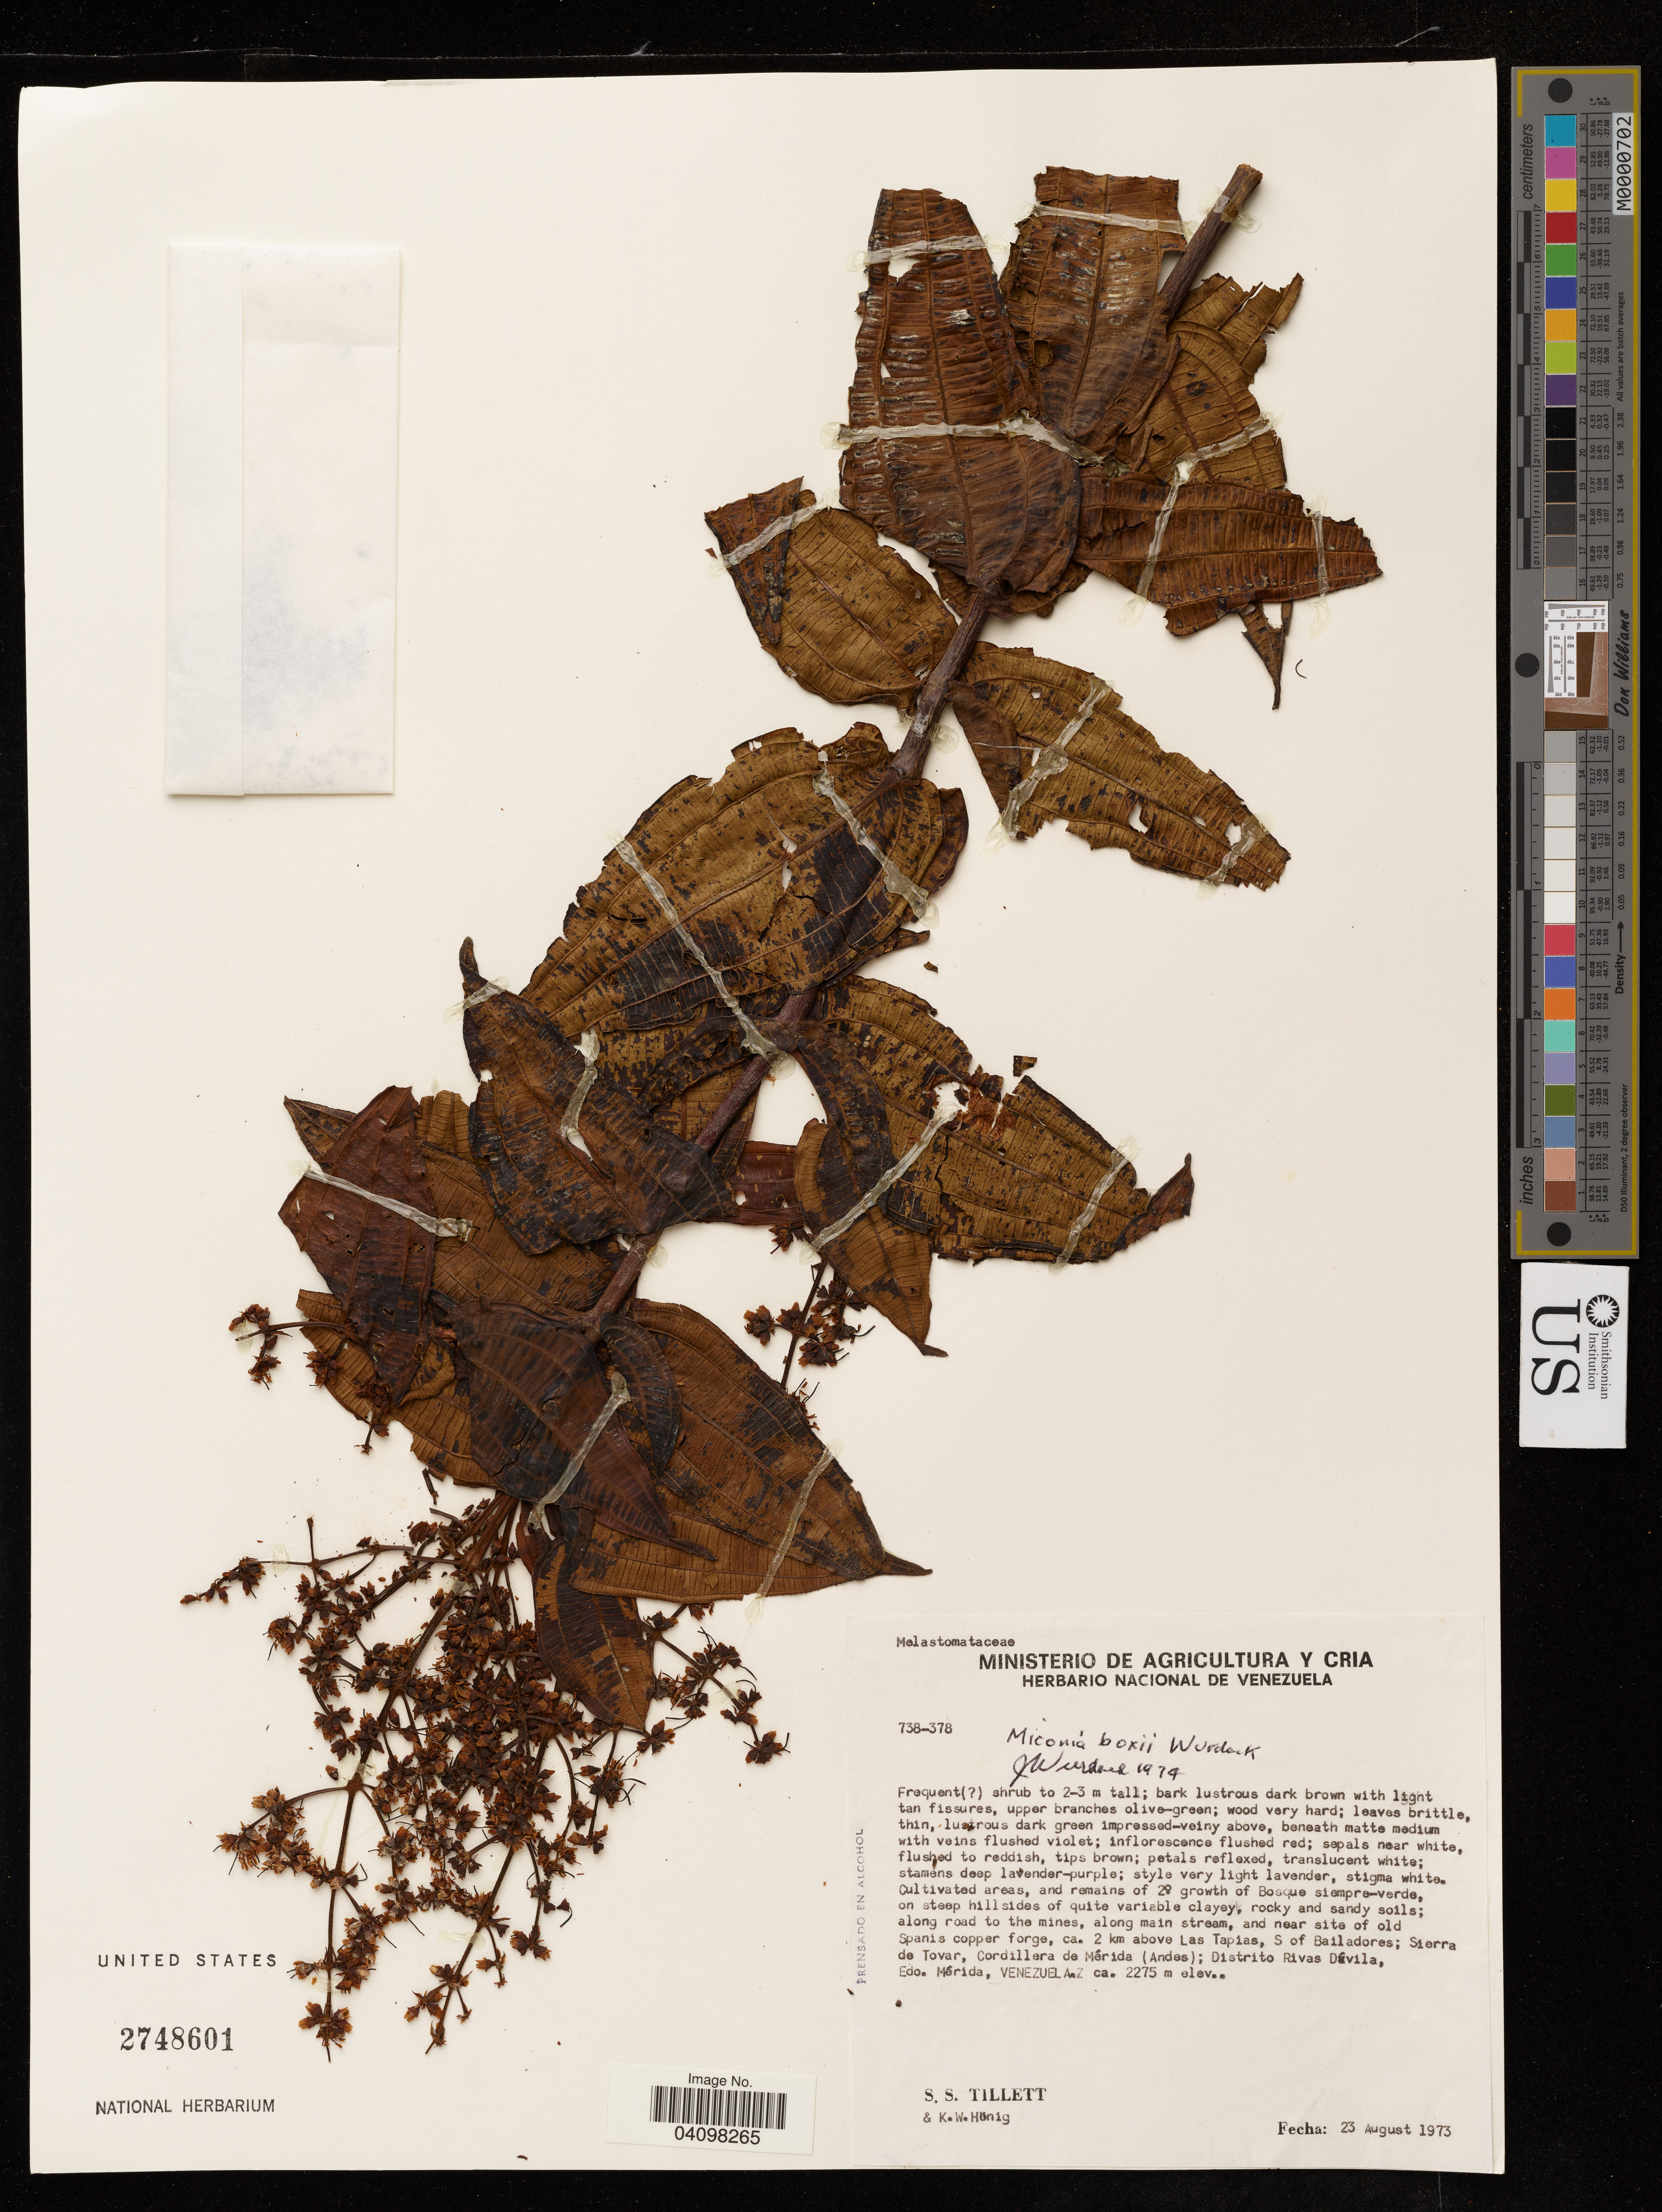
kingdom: Plantae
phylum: Tracheophyta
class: Magnoliopsida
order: Myrtales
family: Melastomataceae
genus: Miconia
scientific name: Miconia boxii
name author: Wurdack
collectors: S. Tillett & K. Hönig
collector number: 738-378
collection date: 1973-08-23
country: Venezuela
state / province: Merida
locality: Along road to the mines, along main stream, and near site of old Spanish copper forge, ca. 2 km above Las Tapias, S of Bailadores; Sierra de Tovar, Cordillera de Mérida (Andes); Distrito Rivas Dúvila, Edo.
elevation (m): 2275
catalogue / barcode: US 2748601